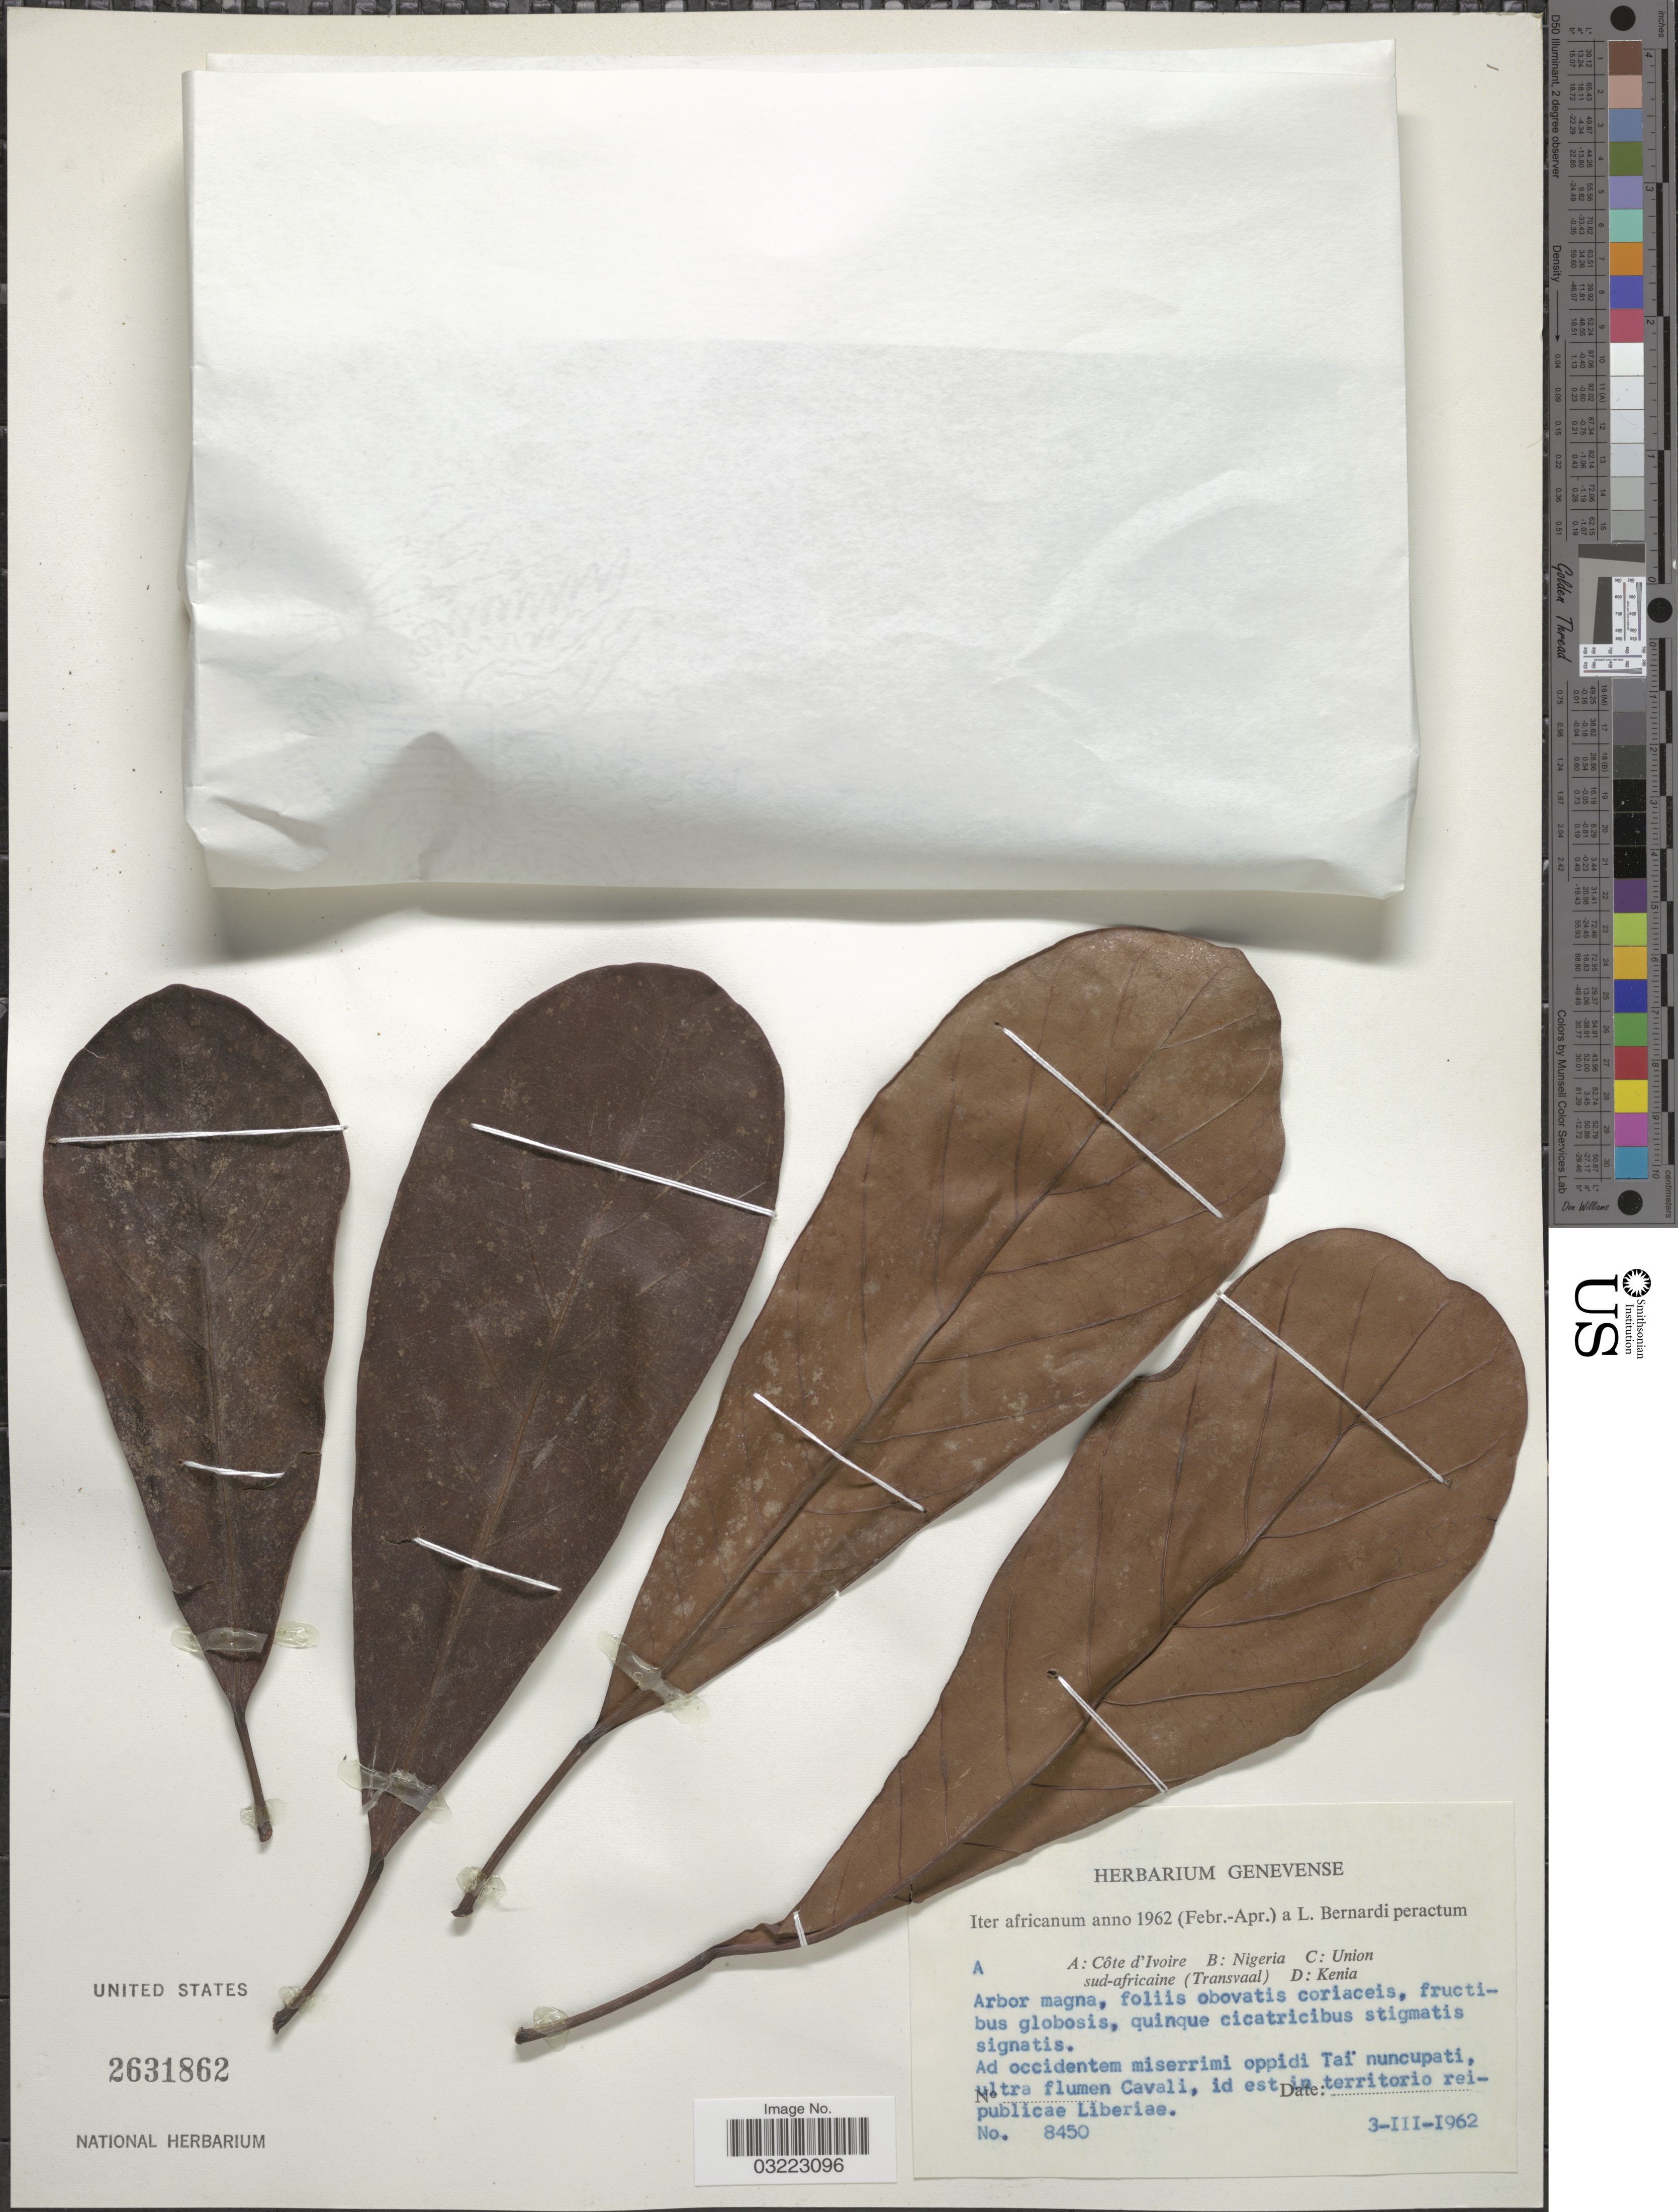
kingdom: Plantae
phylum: Tracheophyta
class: Magnoliopsida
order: Malpighiales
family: Phyllanthaceae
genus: Uapaca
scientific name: Uapaca pynaertii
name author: De Wild.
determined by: Breteler, F. J.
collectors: L. Bernardi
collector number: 8450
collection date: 1962-03-03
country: Ivory Coast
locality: Côte d'Ivoire. Ad occidentem miserrimi oppidi Taï nuncupati, ultra flumen Cavali, id est in territorio reipublicae Liberiae.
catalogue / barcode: US 2631862